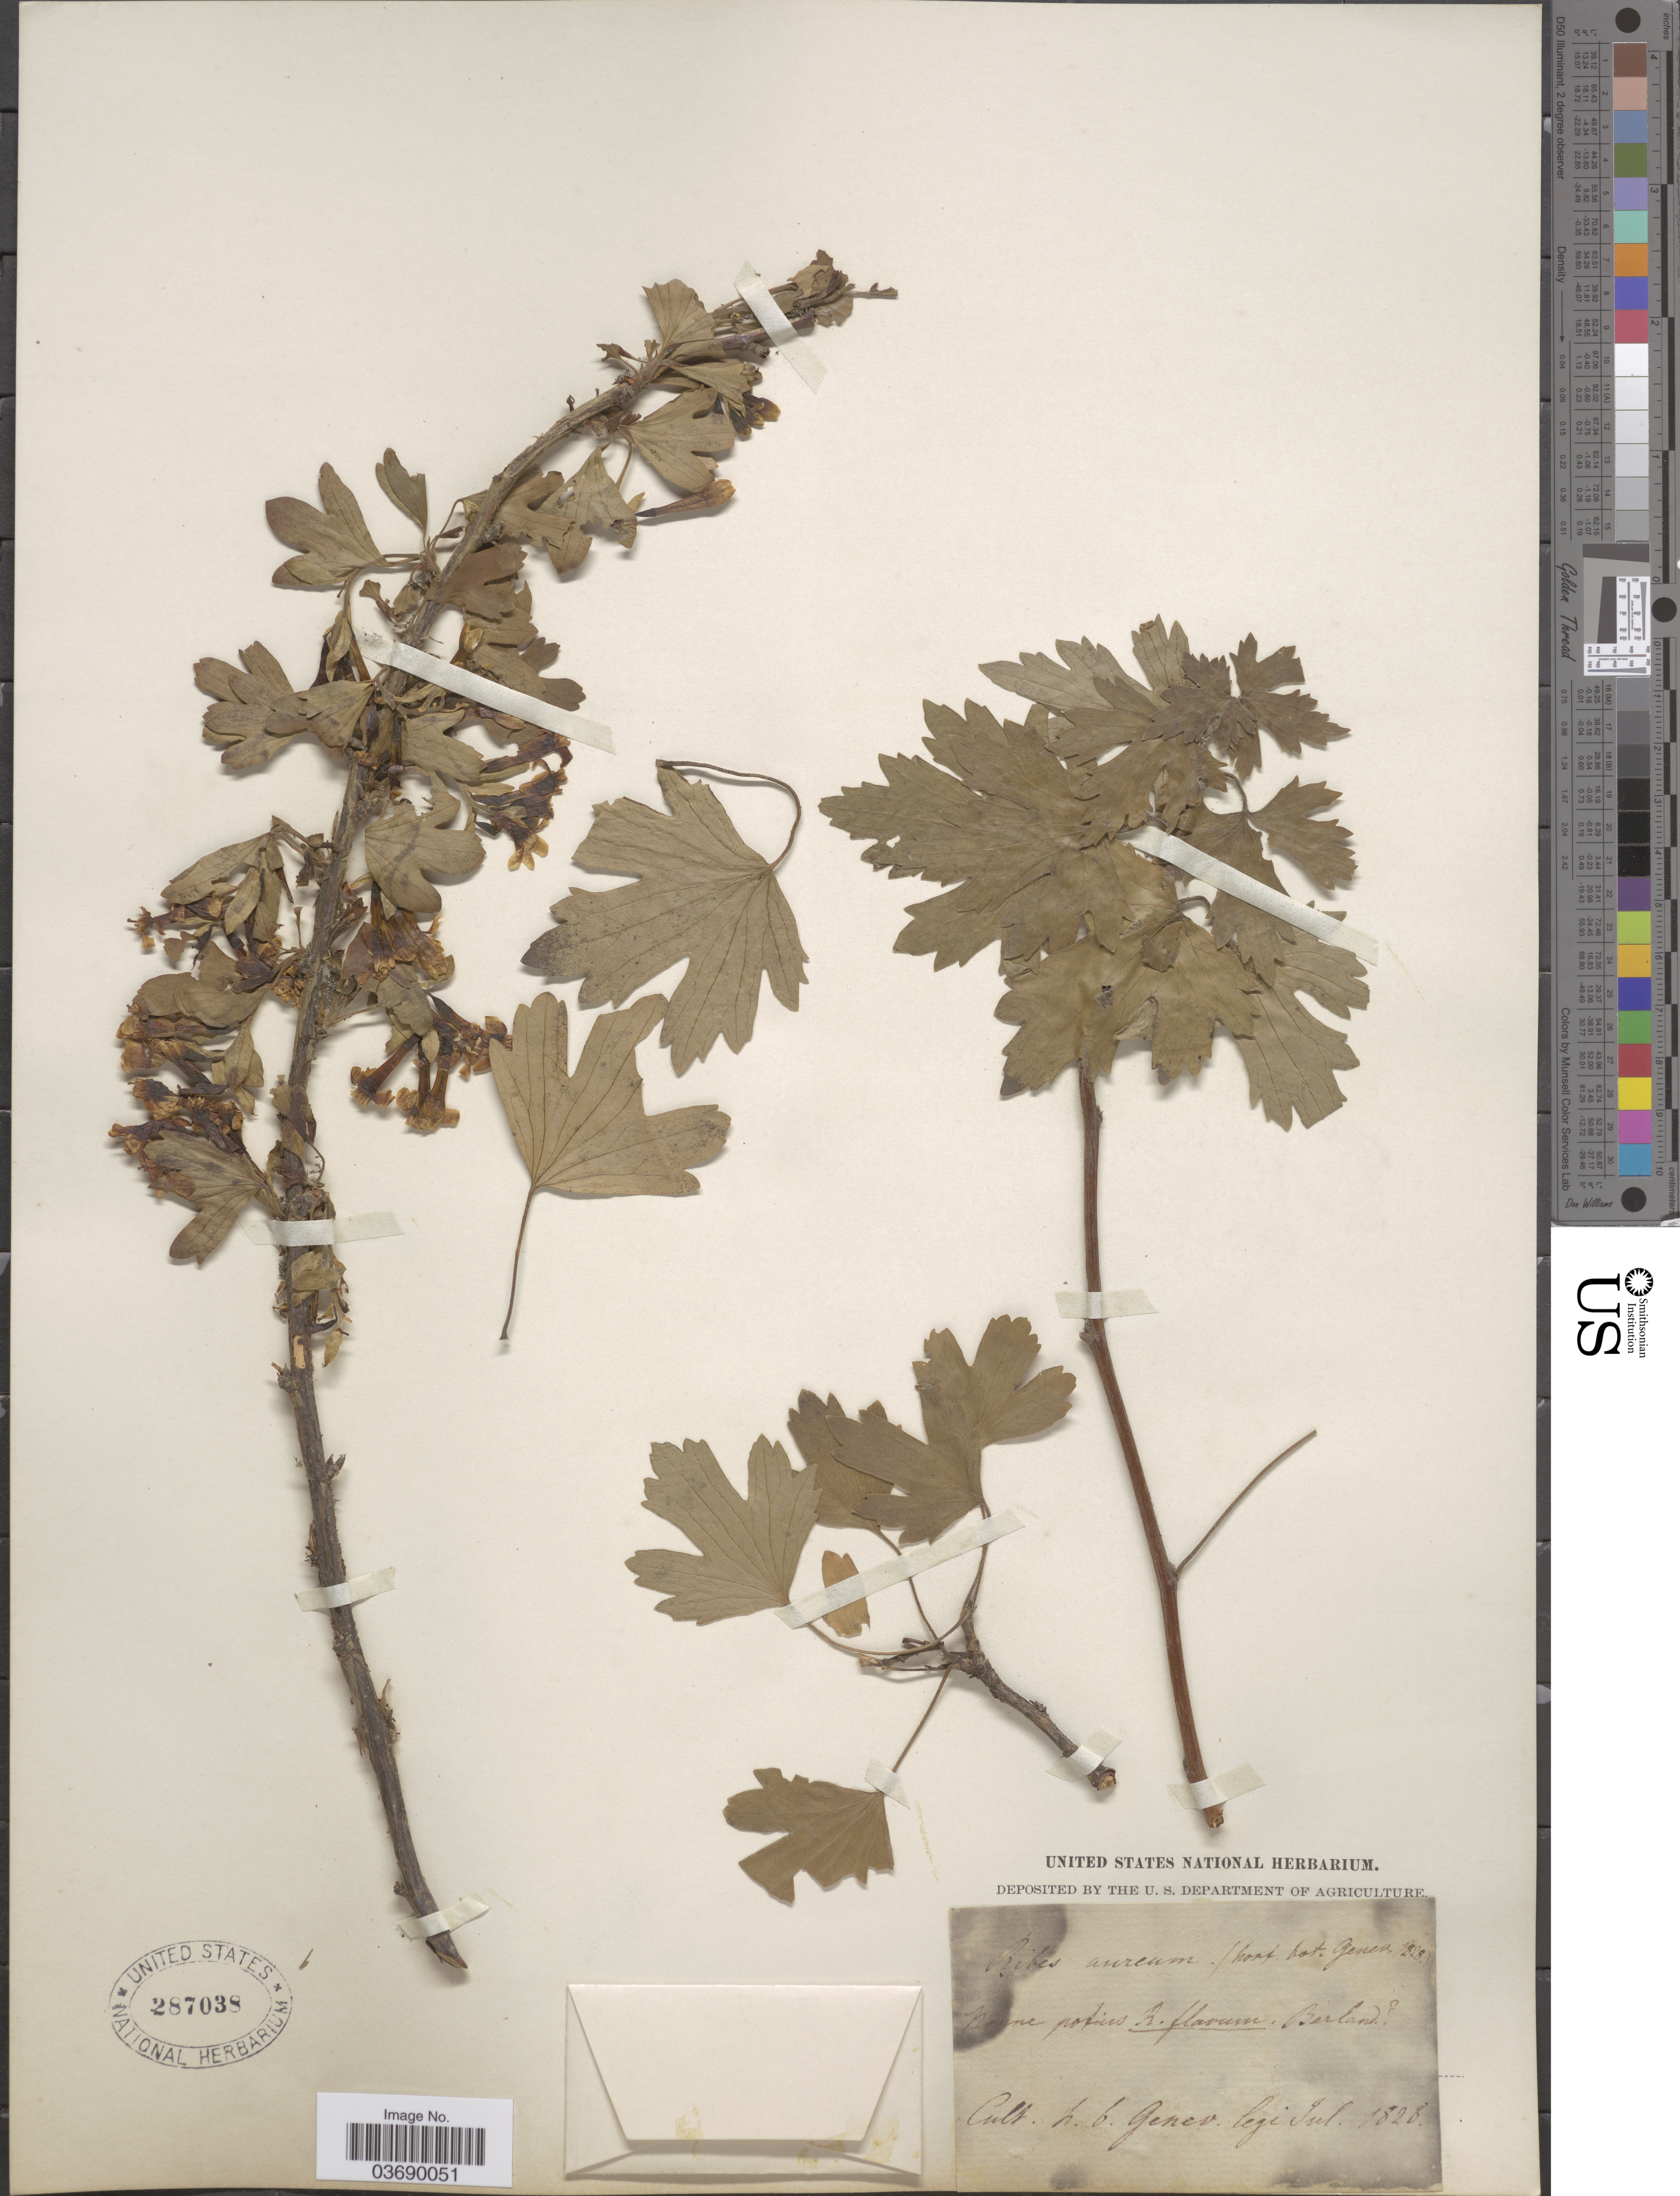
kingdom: Plantae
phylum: Tracheophyta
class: Magnoliopsida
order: Saxifragales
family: Grossulariaceae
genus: Ribes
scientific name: Ribes aureum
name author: Pursh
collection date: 1828-07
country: Switzerland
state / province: Genève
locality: Cult. h. b. Genev.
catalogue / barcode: US 287038